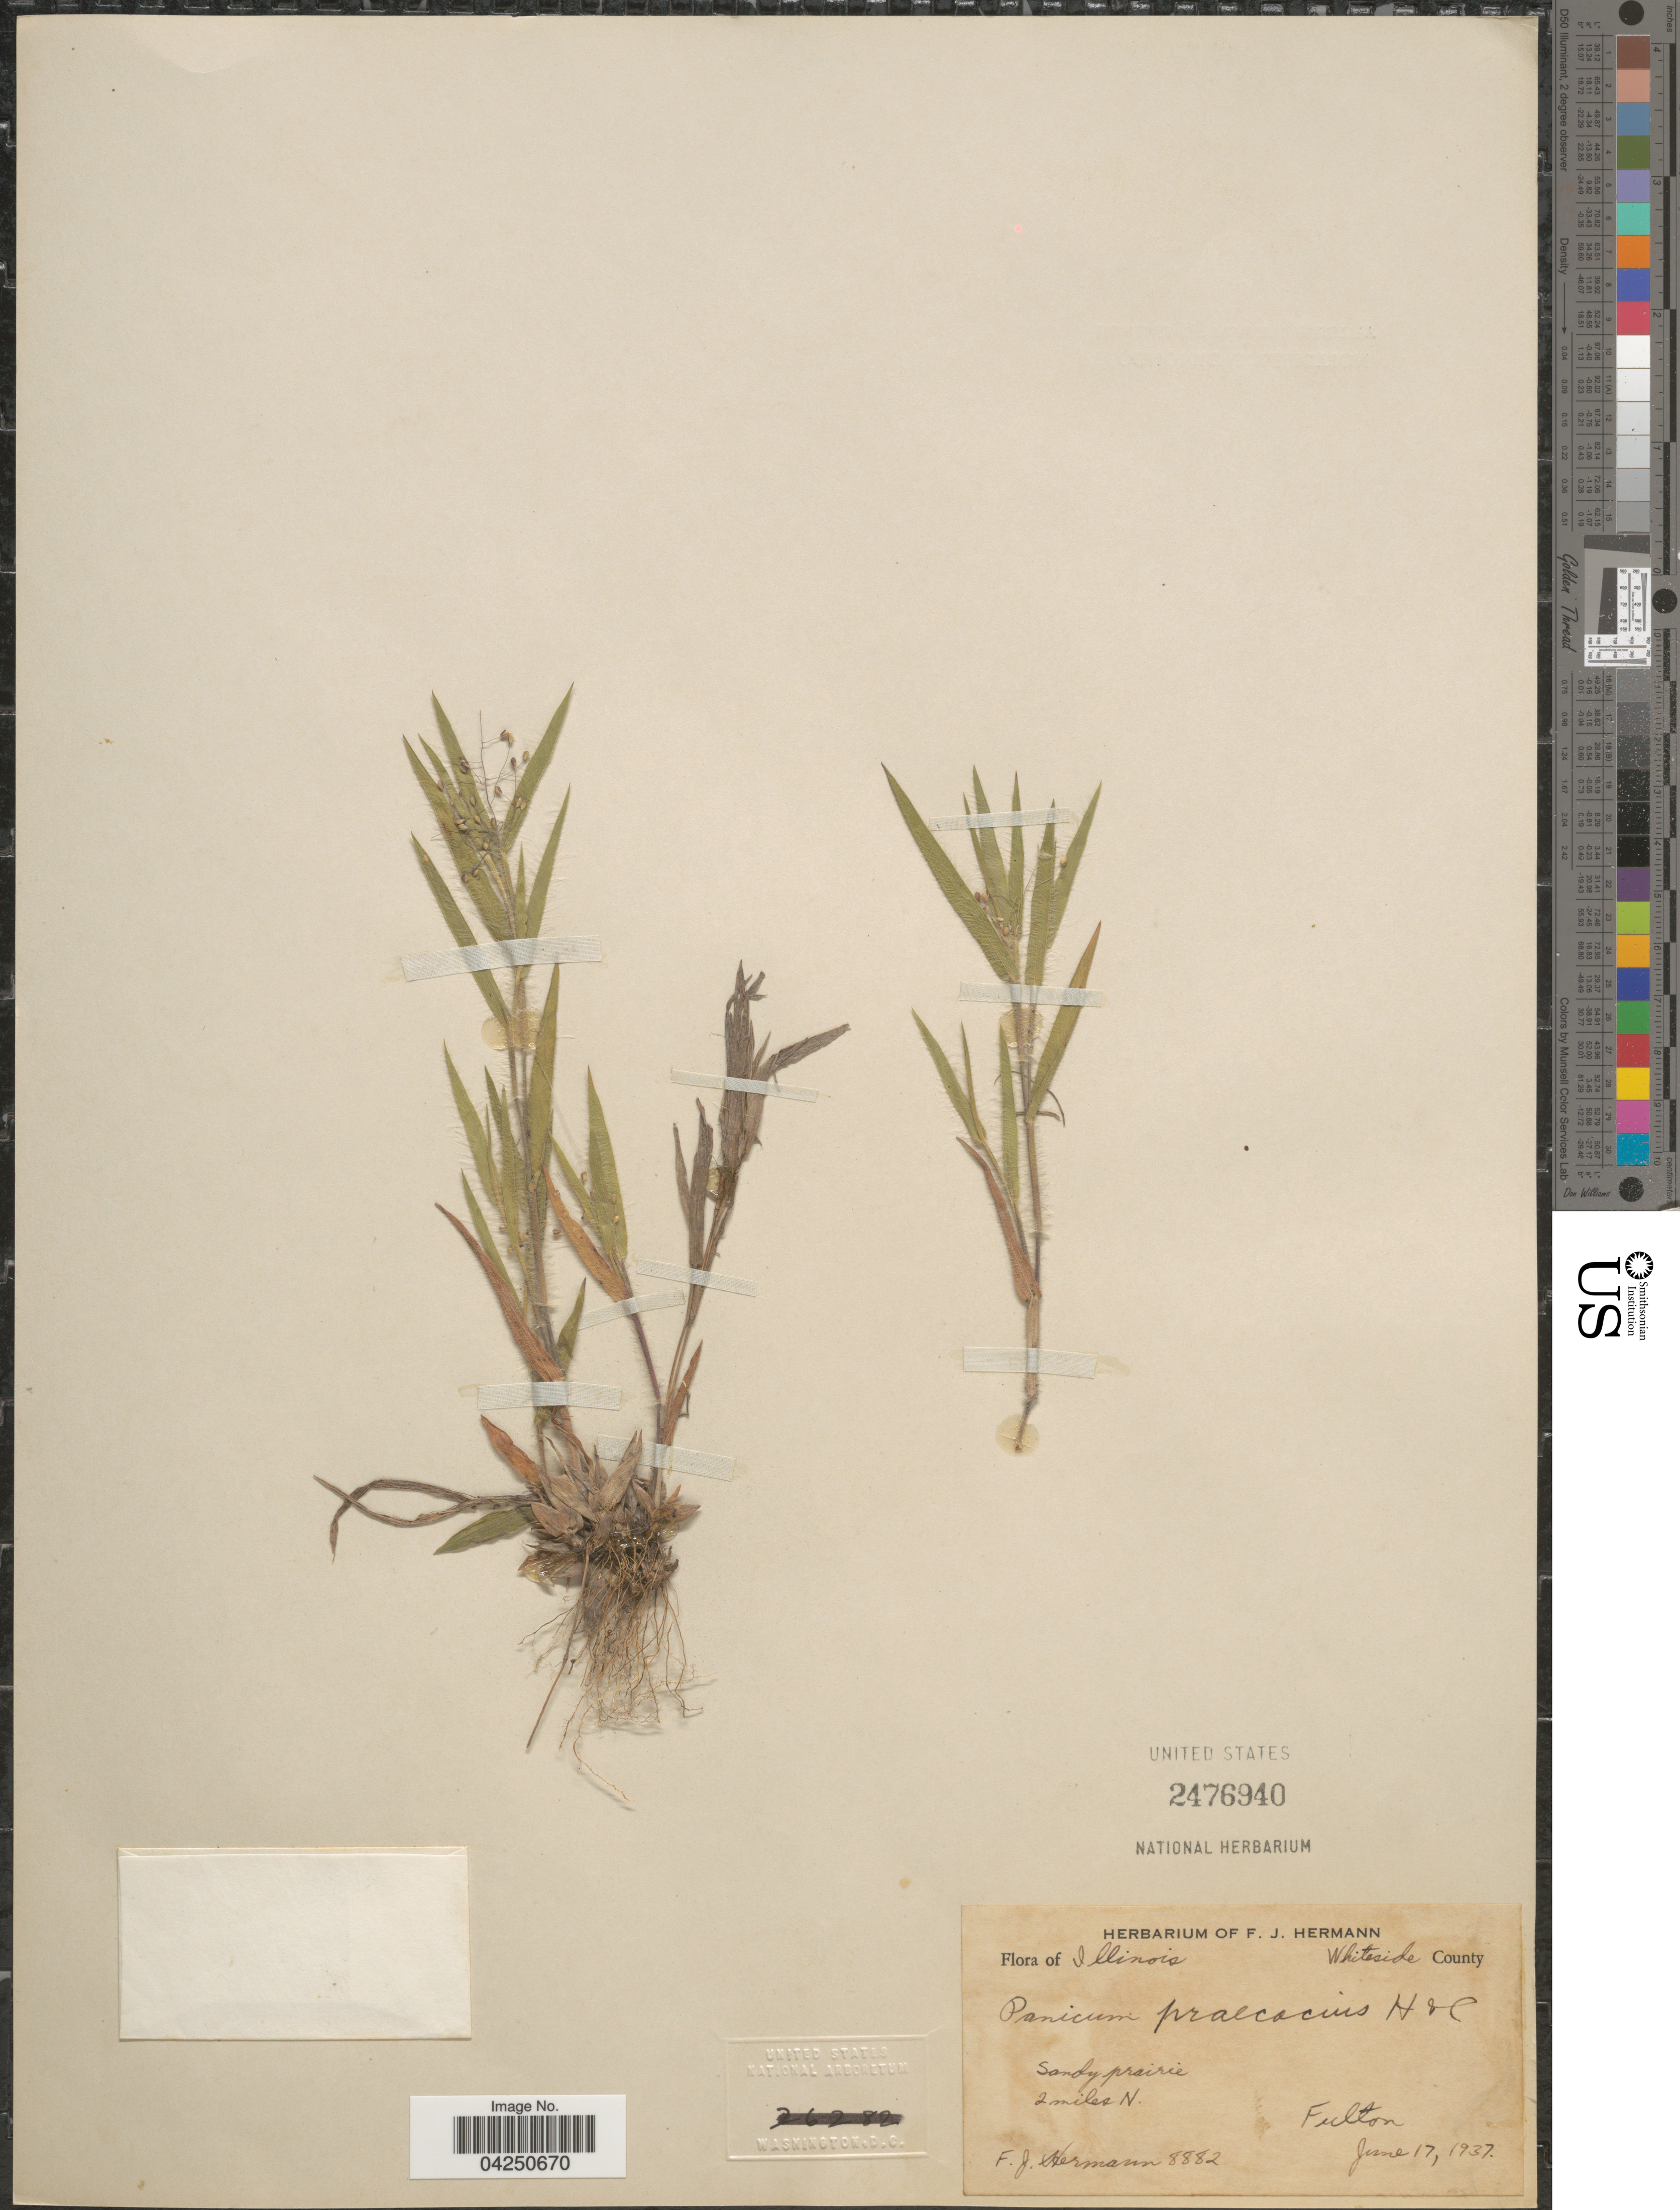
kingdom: Plantae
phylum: Tracheophyta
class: Liliopsida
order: Poales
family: Poaceae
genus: Dichanthelium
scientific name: Dichanthelium acuminatum var. acuminatum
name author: (Sw.) Gould & C.A. Clark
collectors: F. J. Hermann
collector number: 8882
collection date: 1937-06-17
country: United States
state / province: Illinois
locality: Whiteside County. Sandy prairie. 2 miles N. Fulton.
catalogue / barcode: US 2476940